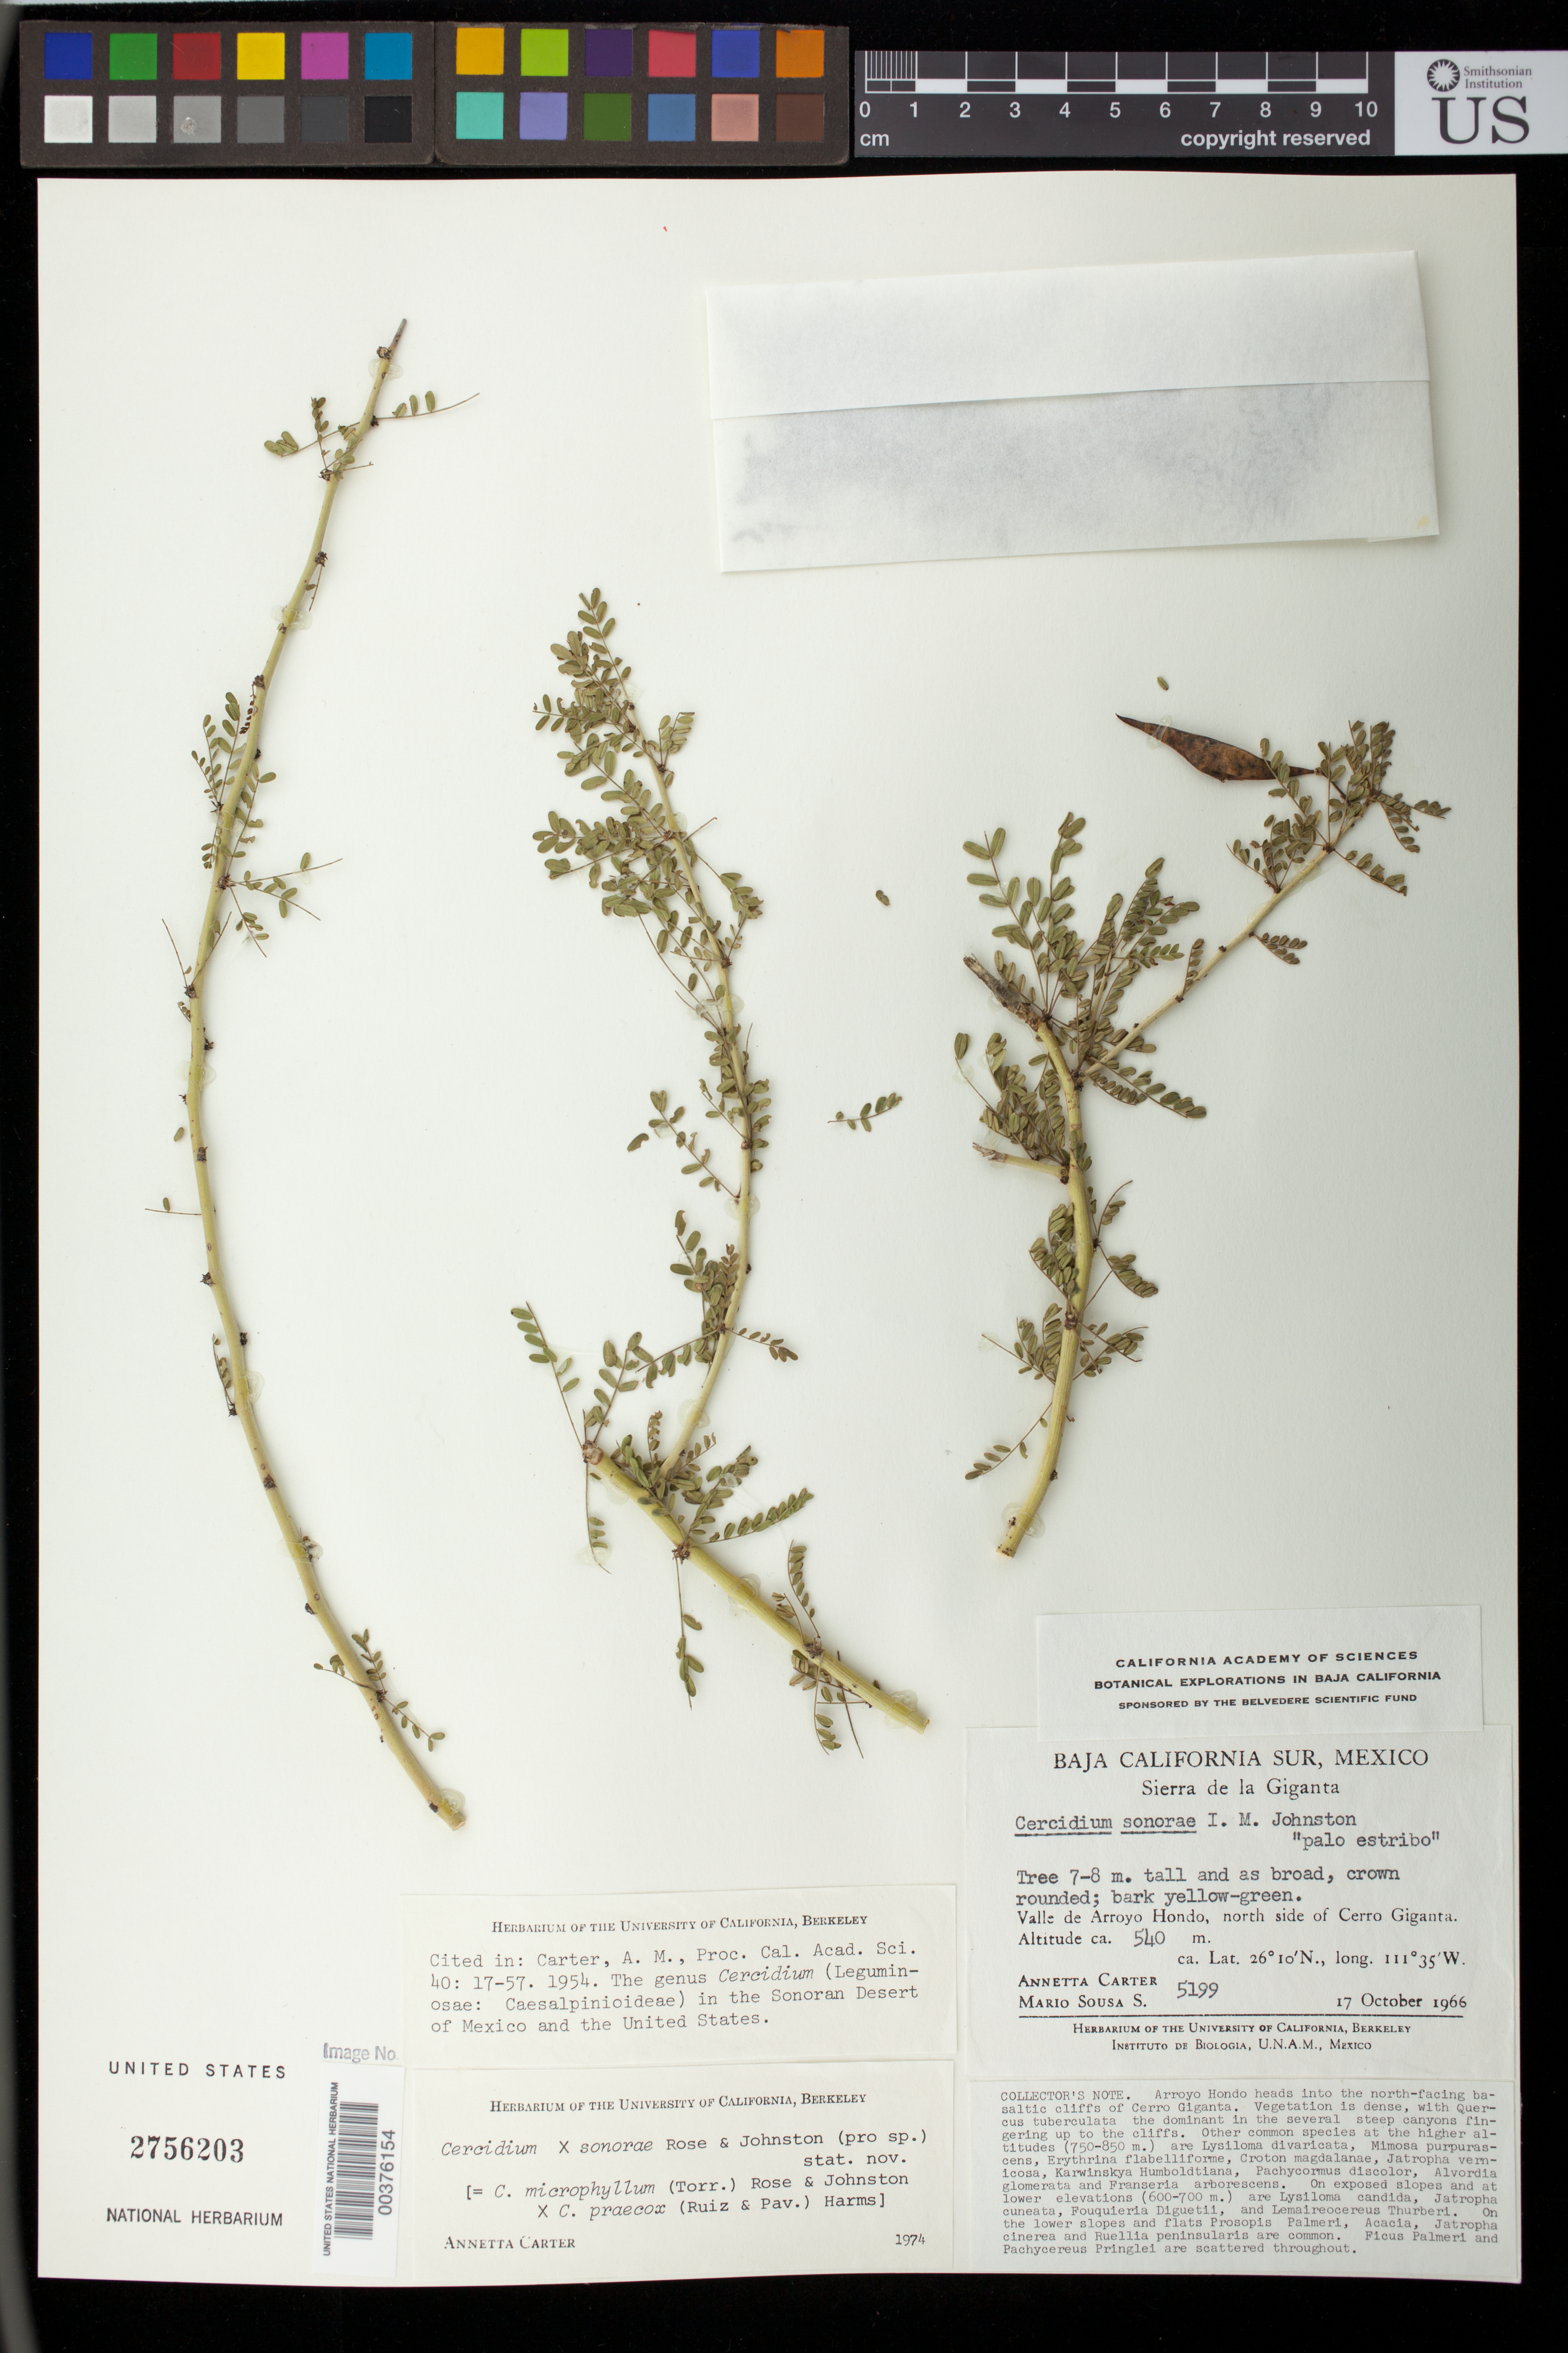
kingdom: Plantae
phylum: Tracheophyta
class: Magnoliopsida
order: Fabales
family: Fabaceae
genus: Parkinsonia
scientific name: Parkinsonia x sonorae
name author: (Rose & I.M. Johnst.) J.E. Hawkins & Felger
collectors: A. M. Carter & M. Sousa S.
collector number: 5199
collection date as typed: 17 Oct 1966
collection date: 1966-10-17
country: Mexico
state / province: Baja California Sur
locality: Valle de Arroyo Hondo, north side of Cerro Giganta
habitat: ArroyoHondo heads into the north-facing basaltic cliffs of Cero Giganta. Vegetation is dense, with Quercus tuberculata the dominant in the several steep canyons fingering up to the cliffs. Other common species at the higher altitudes (750-850 m.) are Lysiloma divaricata, Mimosa purpurascens, Erythrina flabelliforme, Croton magdalanae, Jatropa vernicosa, Karwinskya Humboldtiana, Pachycormus discolor, Alvordia glomerata and Franseria arborescens. On exposed slopes and at lower elevations (600-700 m.) are Lysiloma candida, Jatropha cuneata, Fouquieria Diguetii, and Lemaireocereus Thurberi. On the lower slopes and flats Prosopis Palmeri, Acacia, Jatropha cinerea and Ruellia peninsularis are common. Ficus Palmeri and Pachycereus Pringlei are scattered throughout.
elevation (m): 540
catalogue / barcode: US 2756203